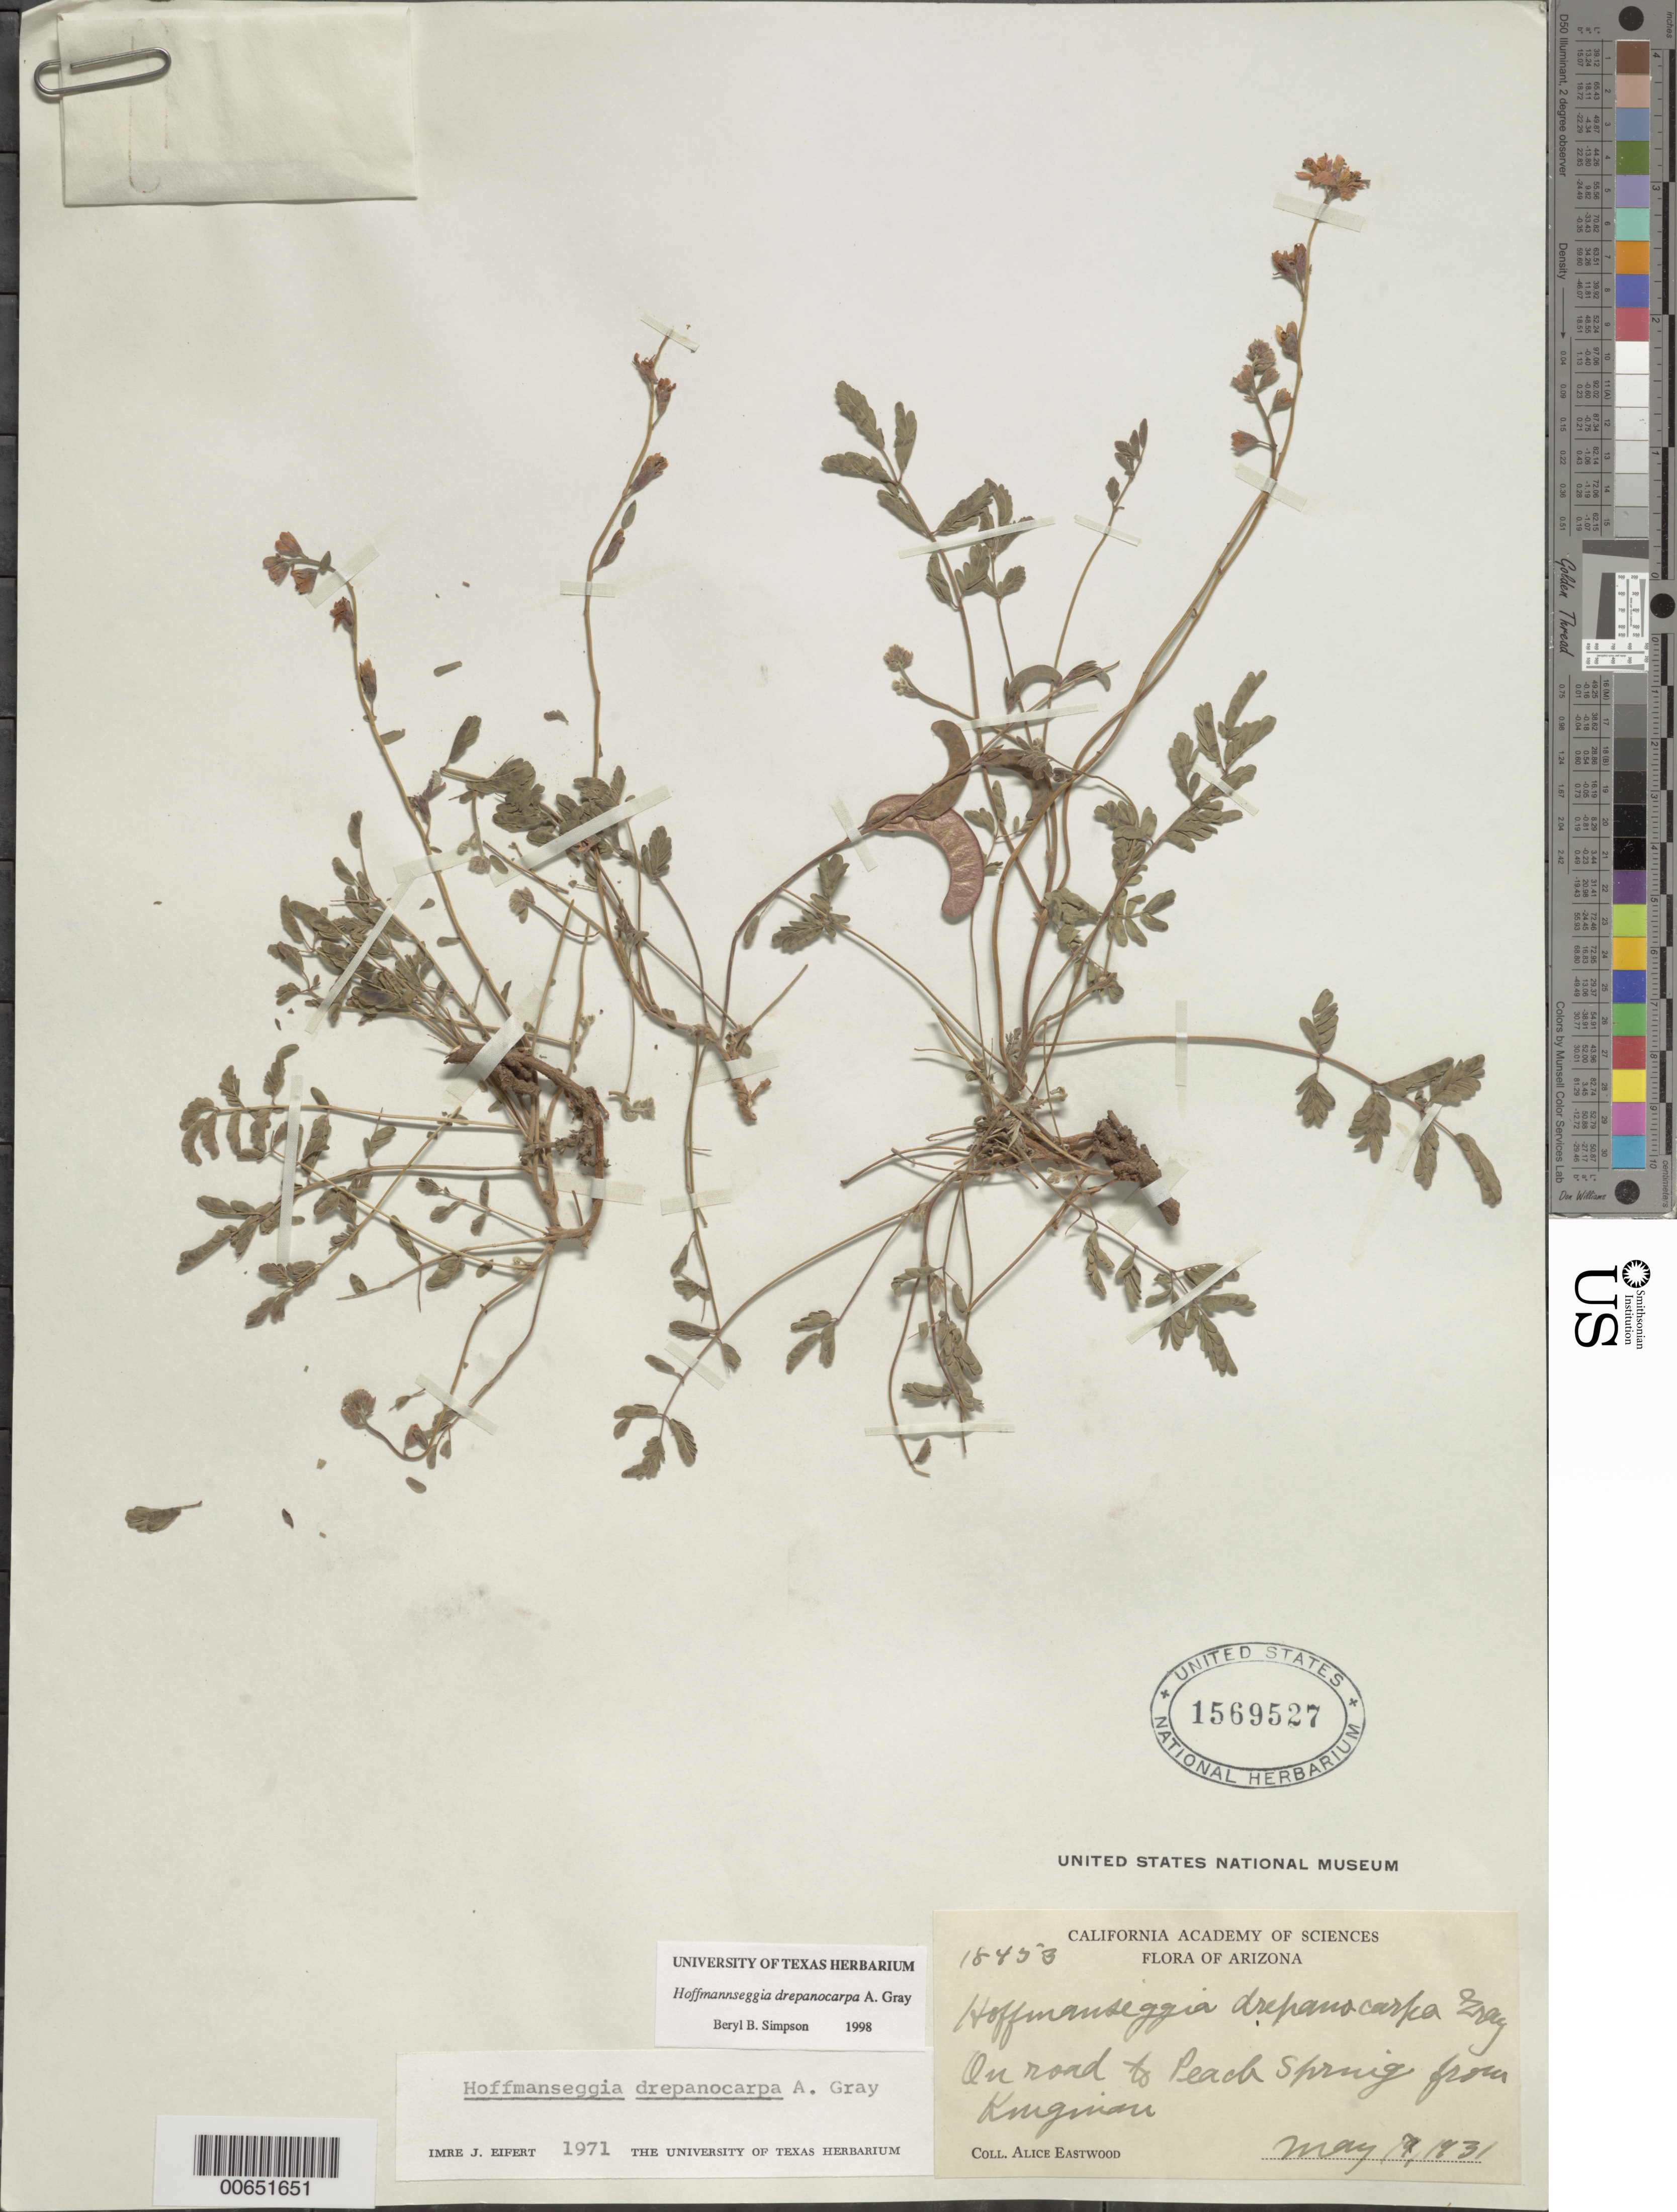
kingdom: Plantae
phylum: Tracheophyta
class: Magnoliopsida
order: Fabales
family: Fabaceae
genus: Hoffmannseggia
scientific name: Hoffmannseggia drepanocarpa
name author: A. Gray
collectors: A. Eastwood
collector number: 18453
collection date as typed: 19 May 1931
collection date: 1931-05-19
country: United States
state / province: Arizona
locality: Peach Springs from Kinginan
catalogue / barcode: US 1569527